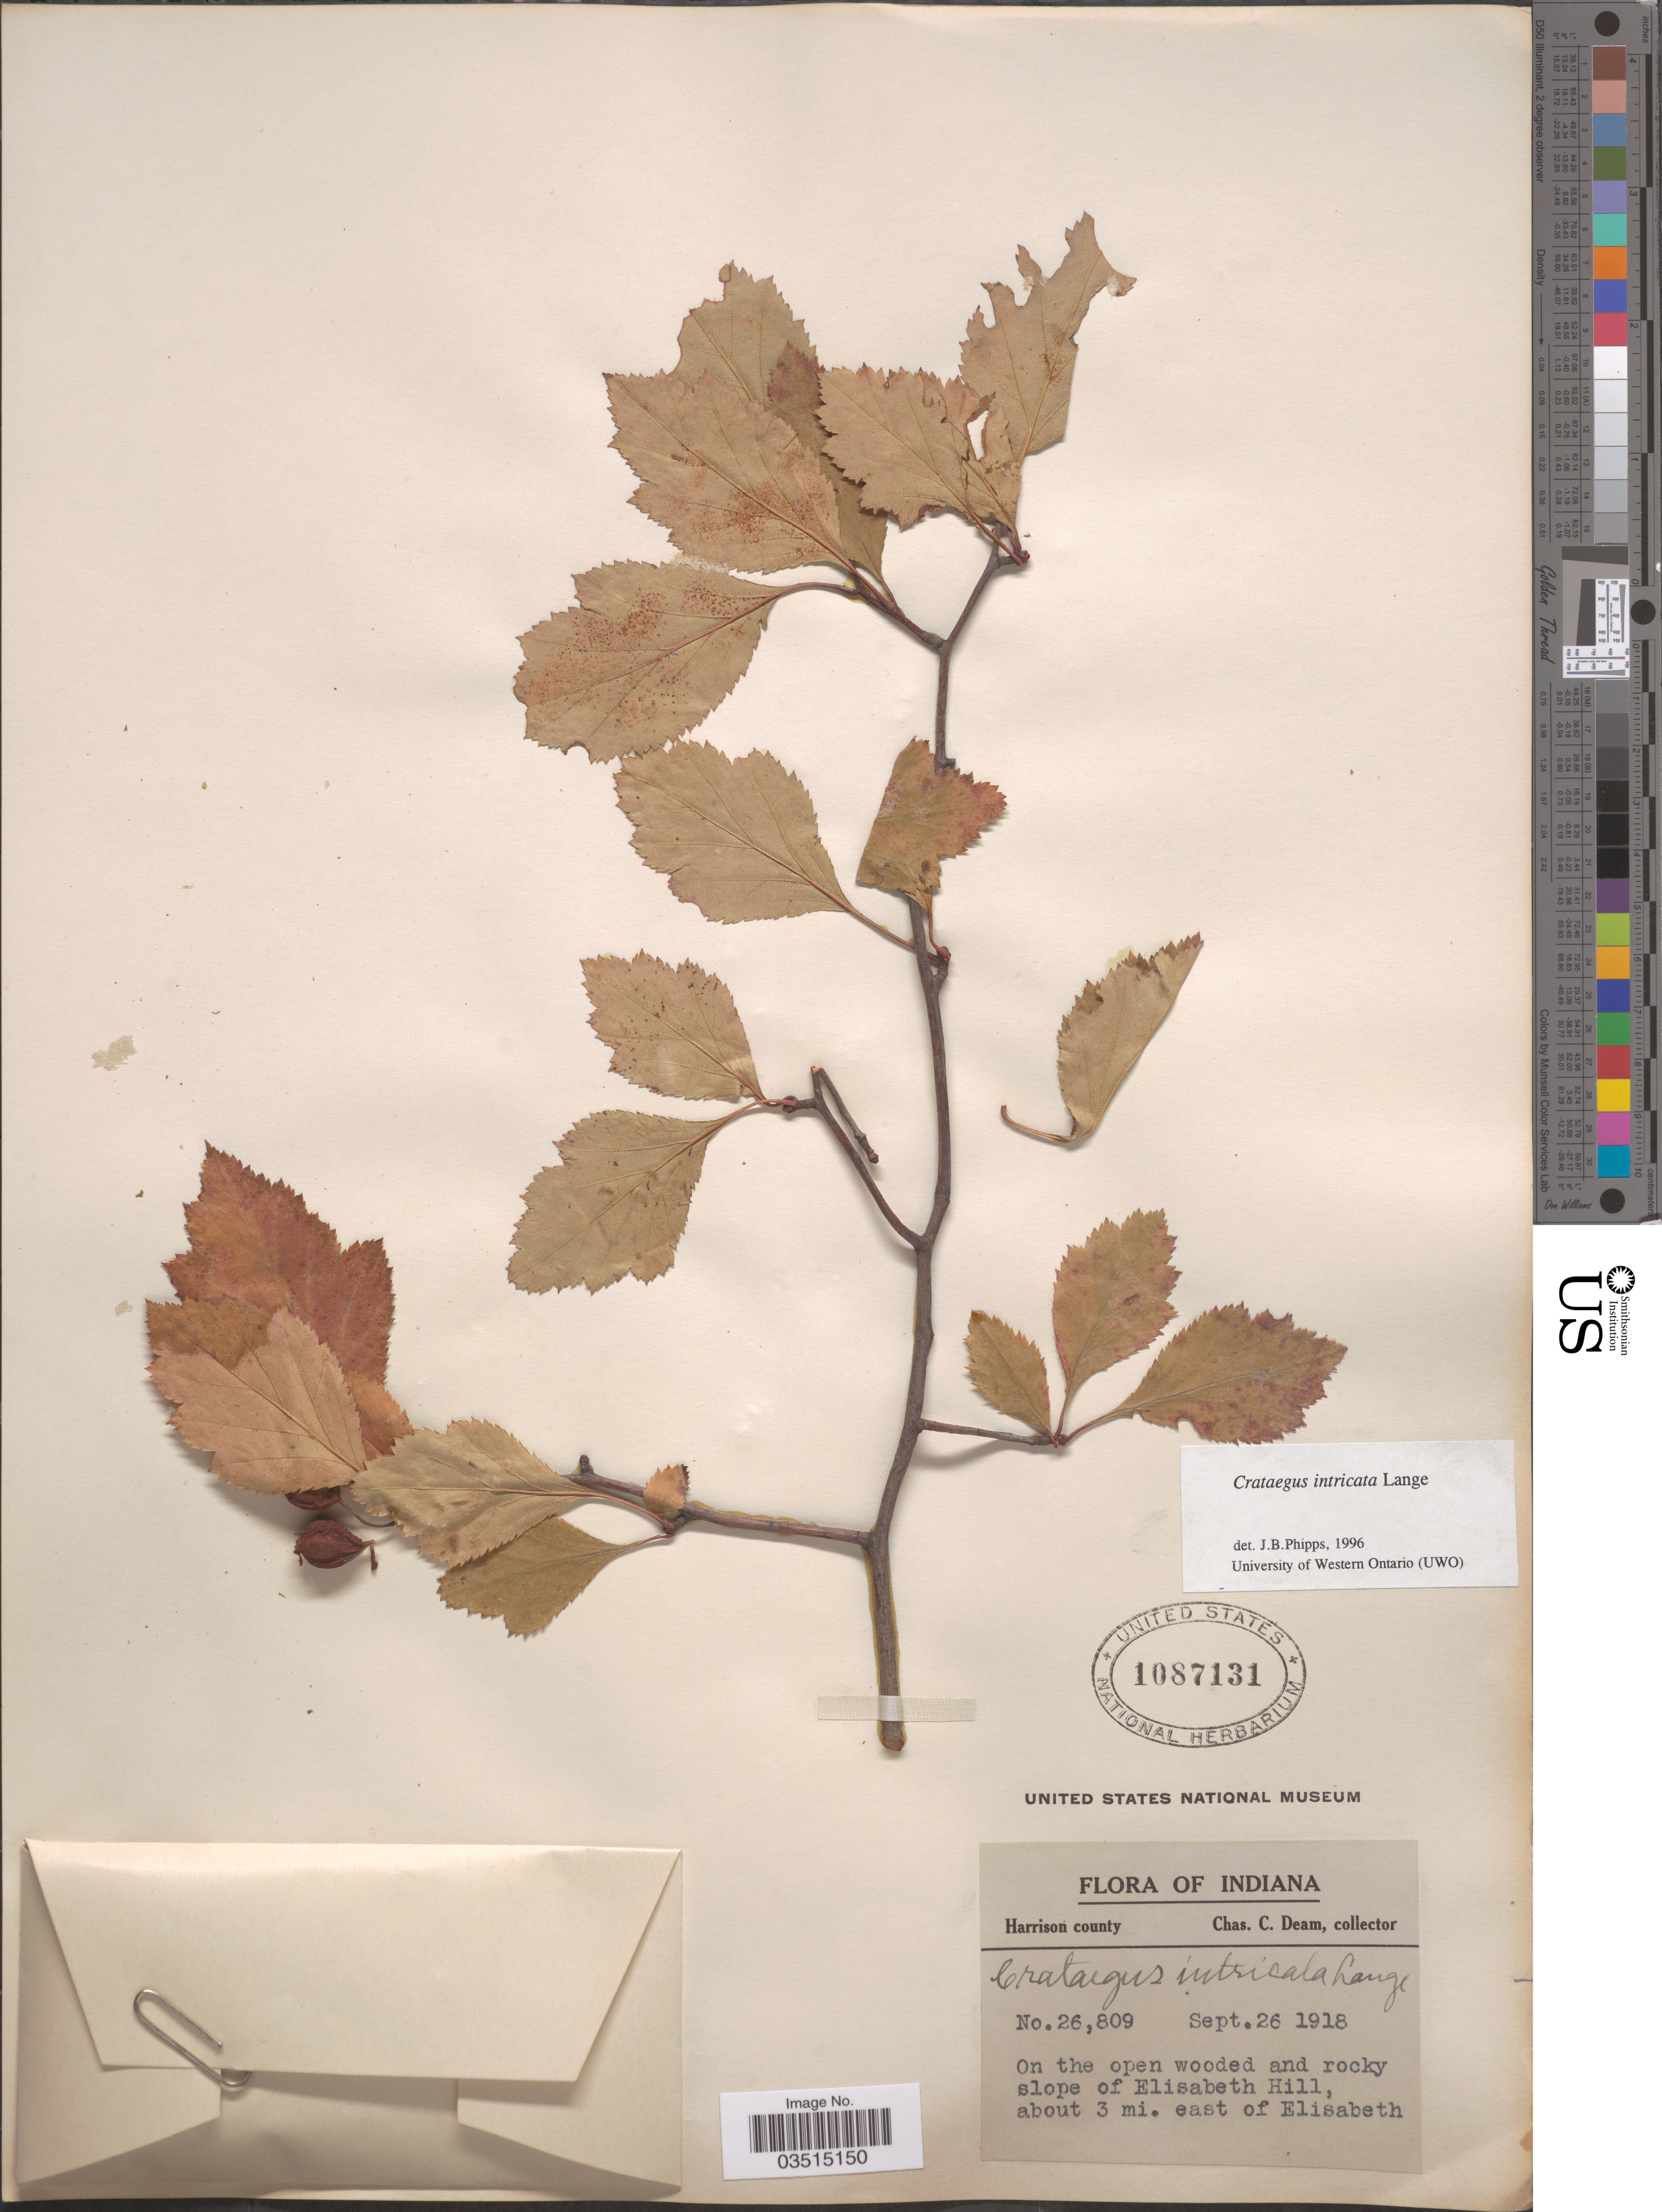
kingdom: Plantae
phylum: Tracheophyta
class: Magnoliopsida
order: Rosales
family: Rosaceae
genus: Crataegus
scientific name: Crataegus intricata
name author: Lange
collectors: C. C. Deam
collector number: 26809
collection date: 1918-09-26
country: United States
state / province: Indiana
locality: Harrison county. On the open wooded and rocky slope of Elisabeth Hill, about 3 mi. east of Elisabeth.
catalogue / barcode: US 1087131